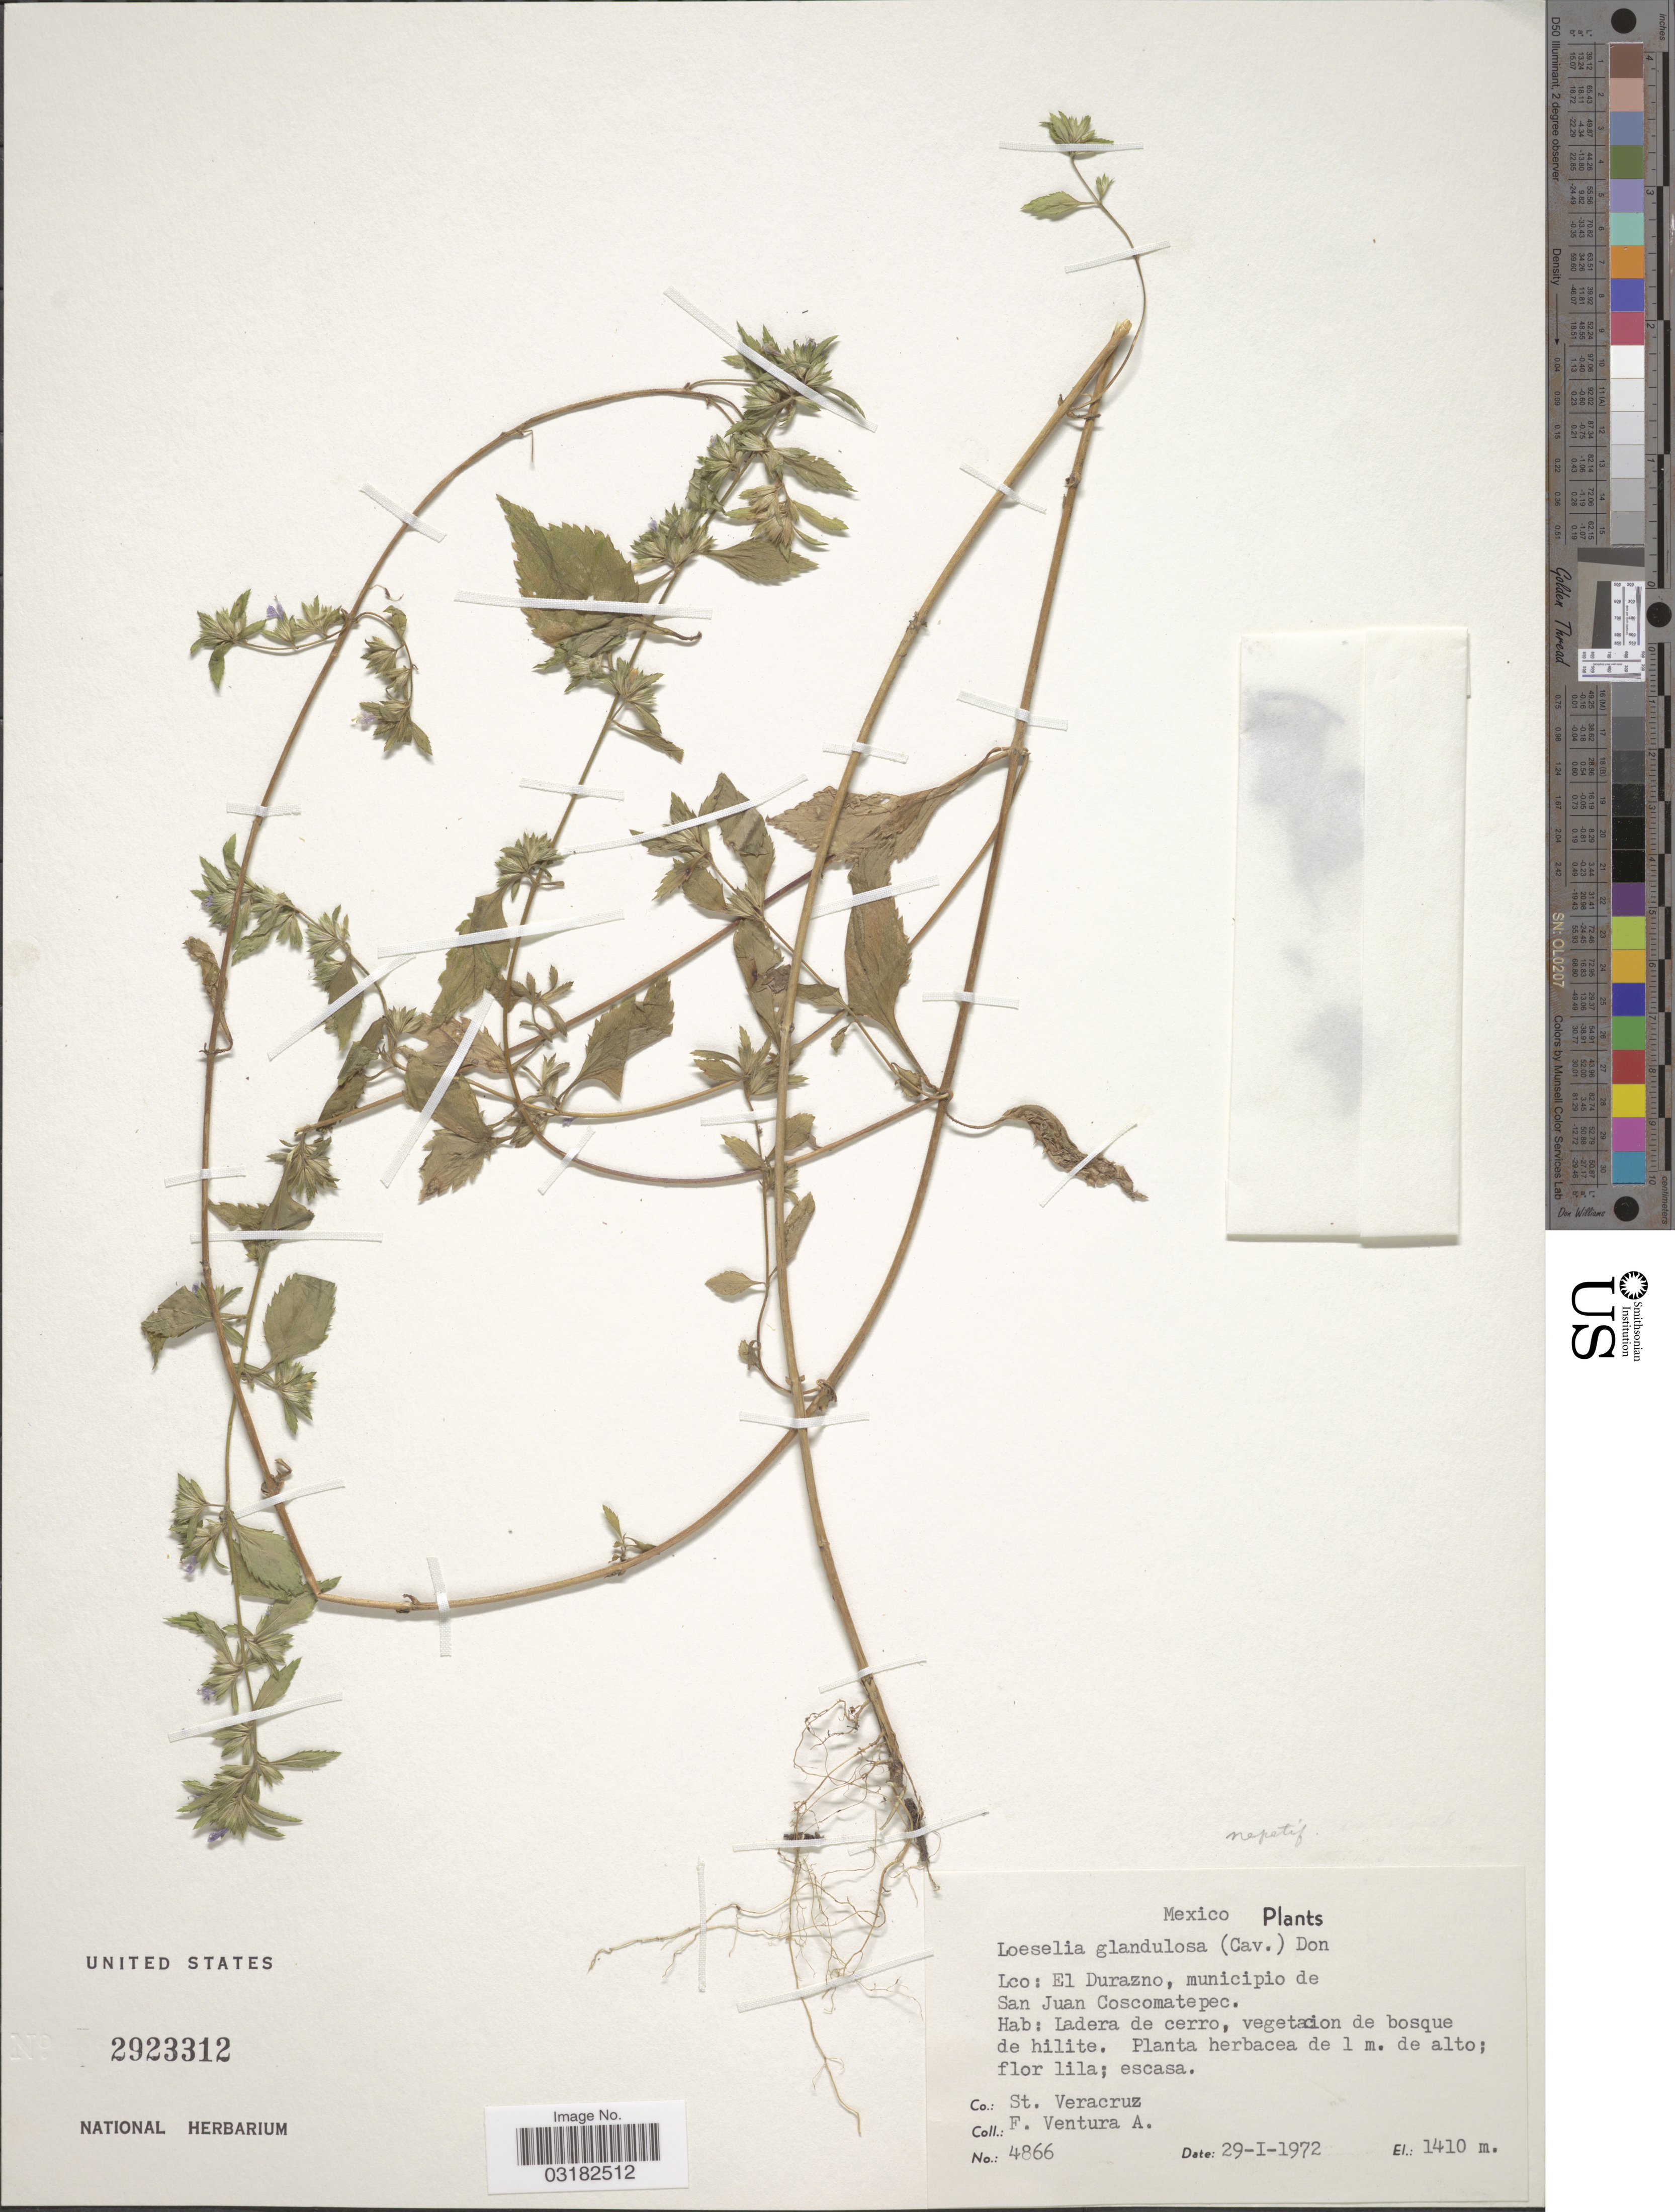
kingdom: Plantae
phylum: Tracheophyta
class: Magnoliopsida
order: Ericales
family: Polemoniaceae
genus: Loeselia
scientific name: Loeselia glandulosa var. nepetifolia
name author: (Cham. & Schltdl.) Brand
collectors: F. Ventura A.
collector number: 4866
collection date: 1972-01-29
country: Mexico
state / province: Veracruz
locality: El Durazno, muncipio de San Juan Coscomatepec. Co.: St. Veracruz.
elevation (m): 1410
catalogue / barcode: US 2923312